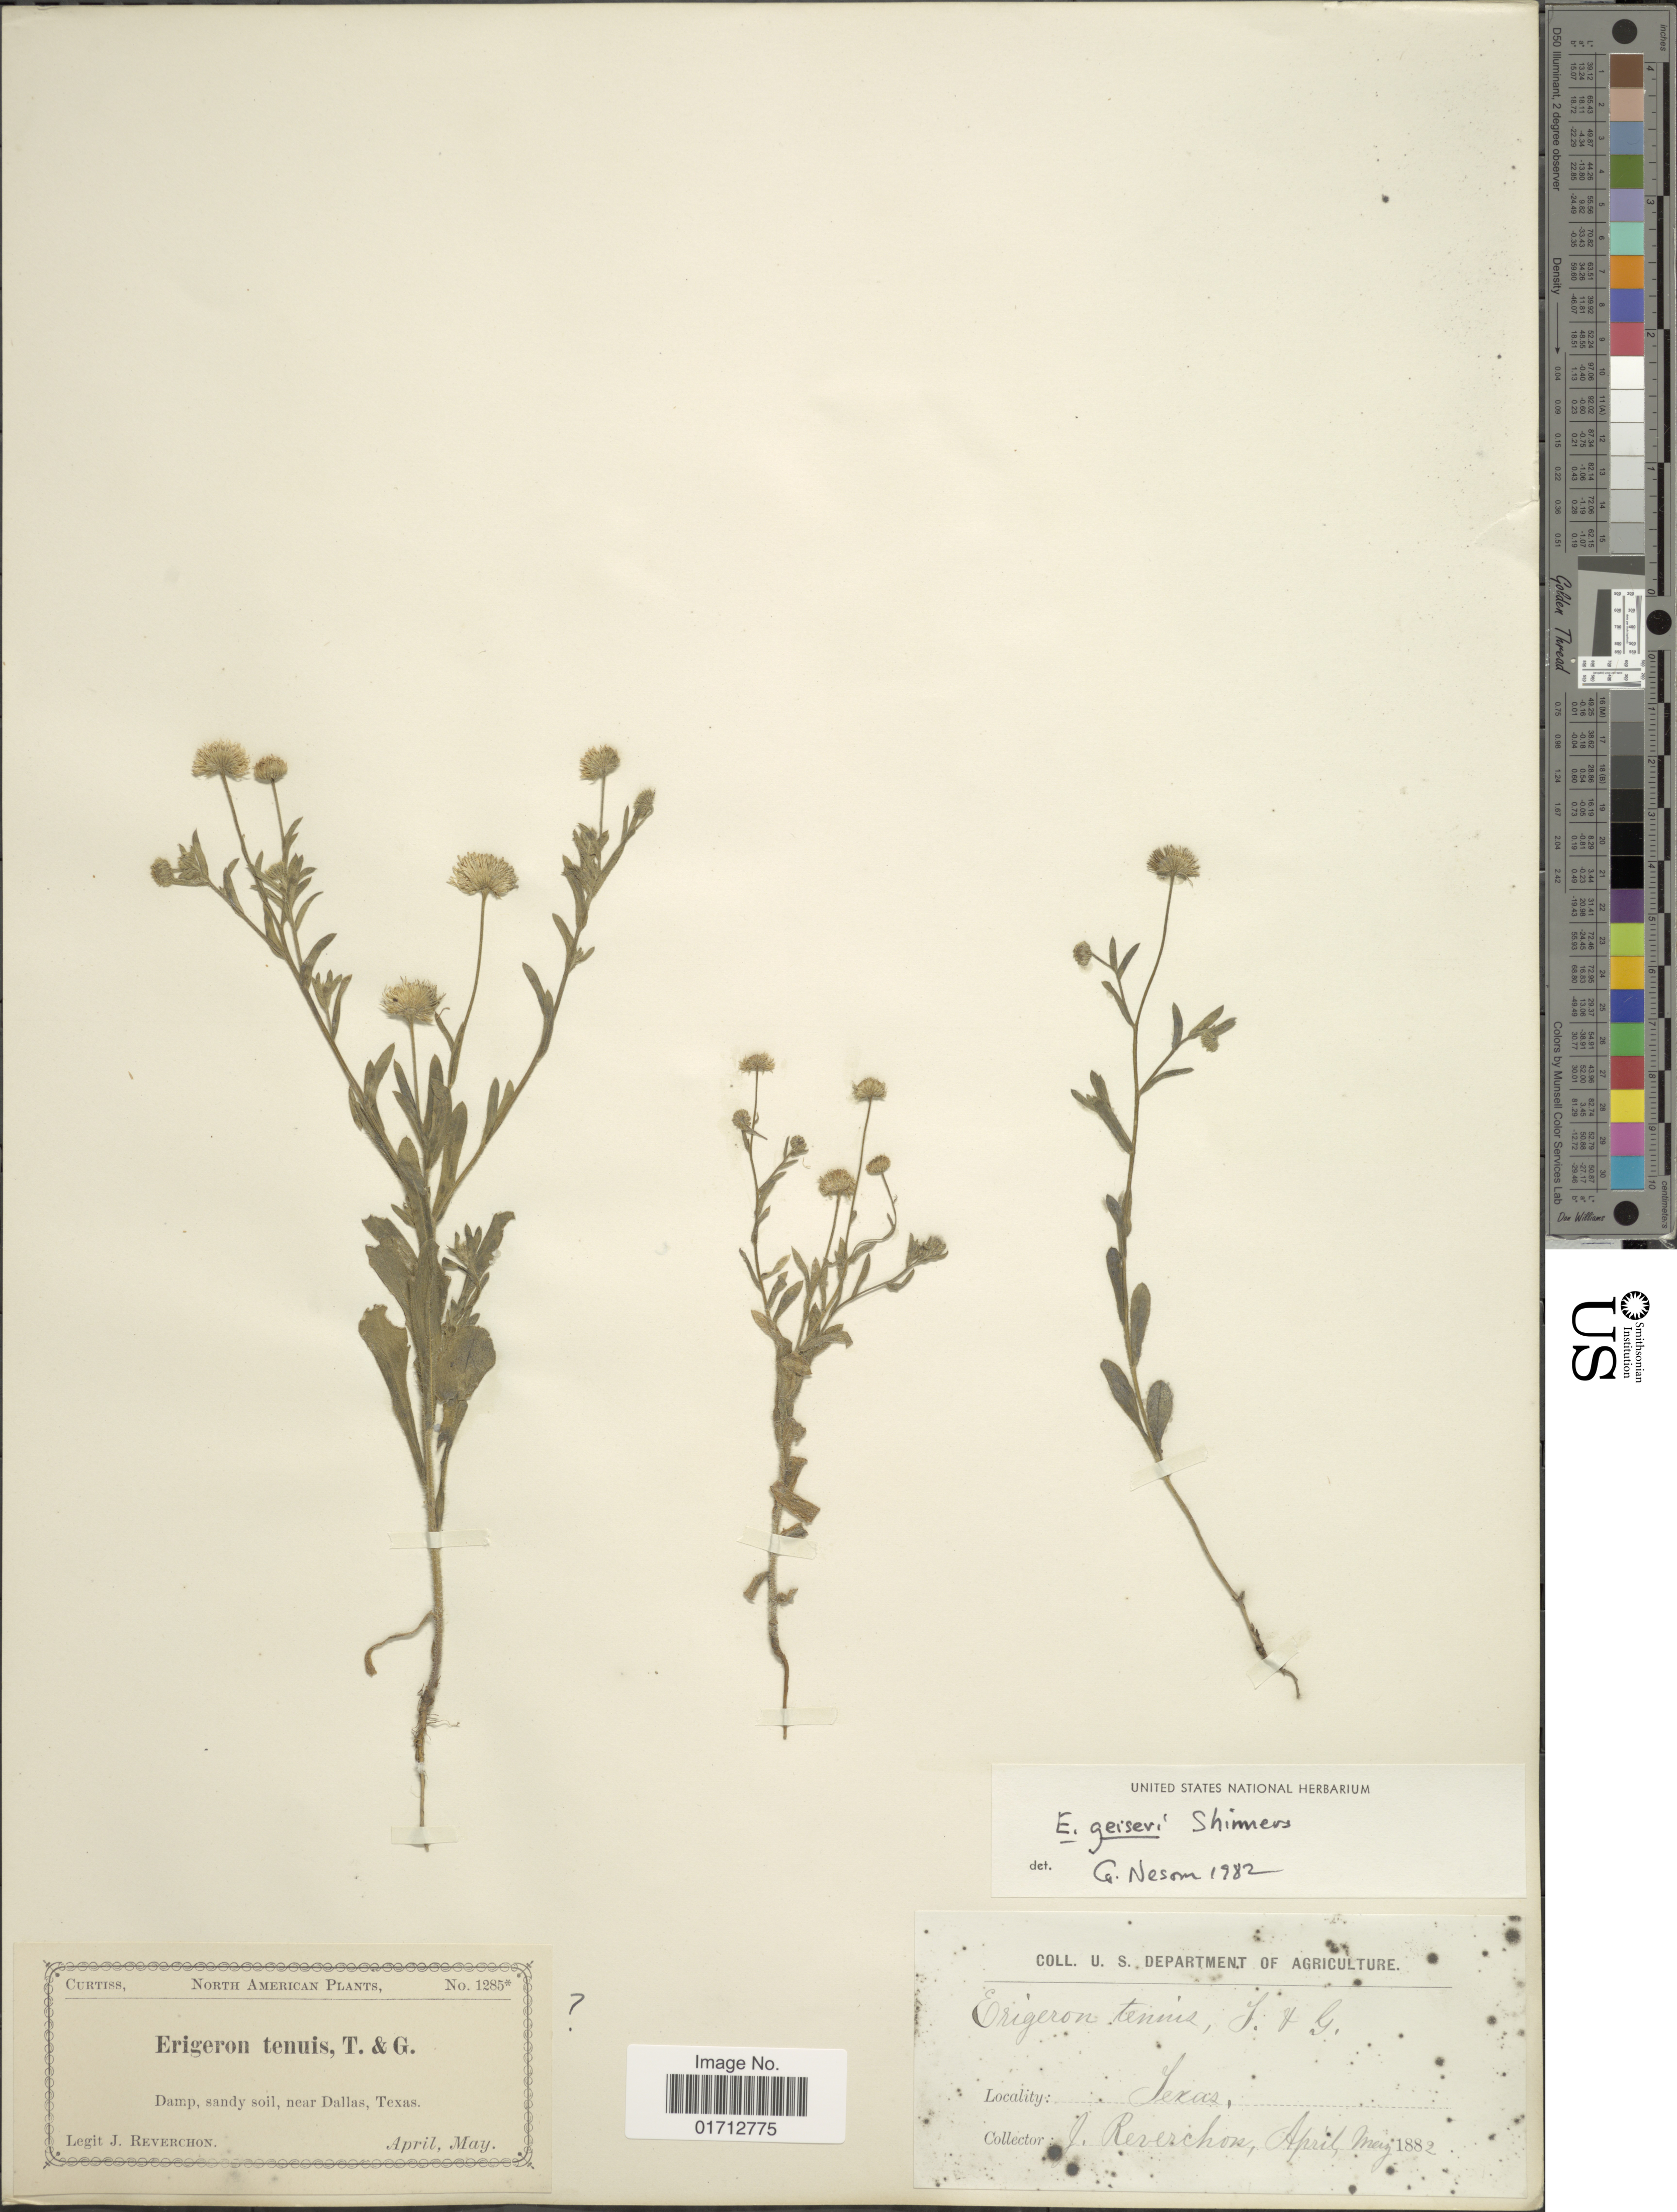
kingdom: Plantae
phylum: Tracheophyta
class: Magnoliopsida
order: Asterales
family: Asteraceae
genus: Erigeron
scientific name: Erigeron geiseri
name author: Shinners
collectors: J. Reverchon & -. Curtiss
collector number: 1285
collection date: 1882-04/1882-05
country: United States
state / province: Texas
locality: Near Dallas.